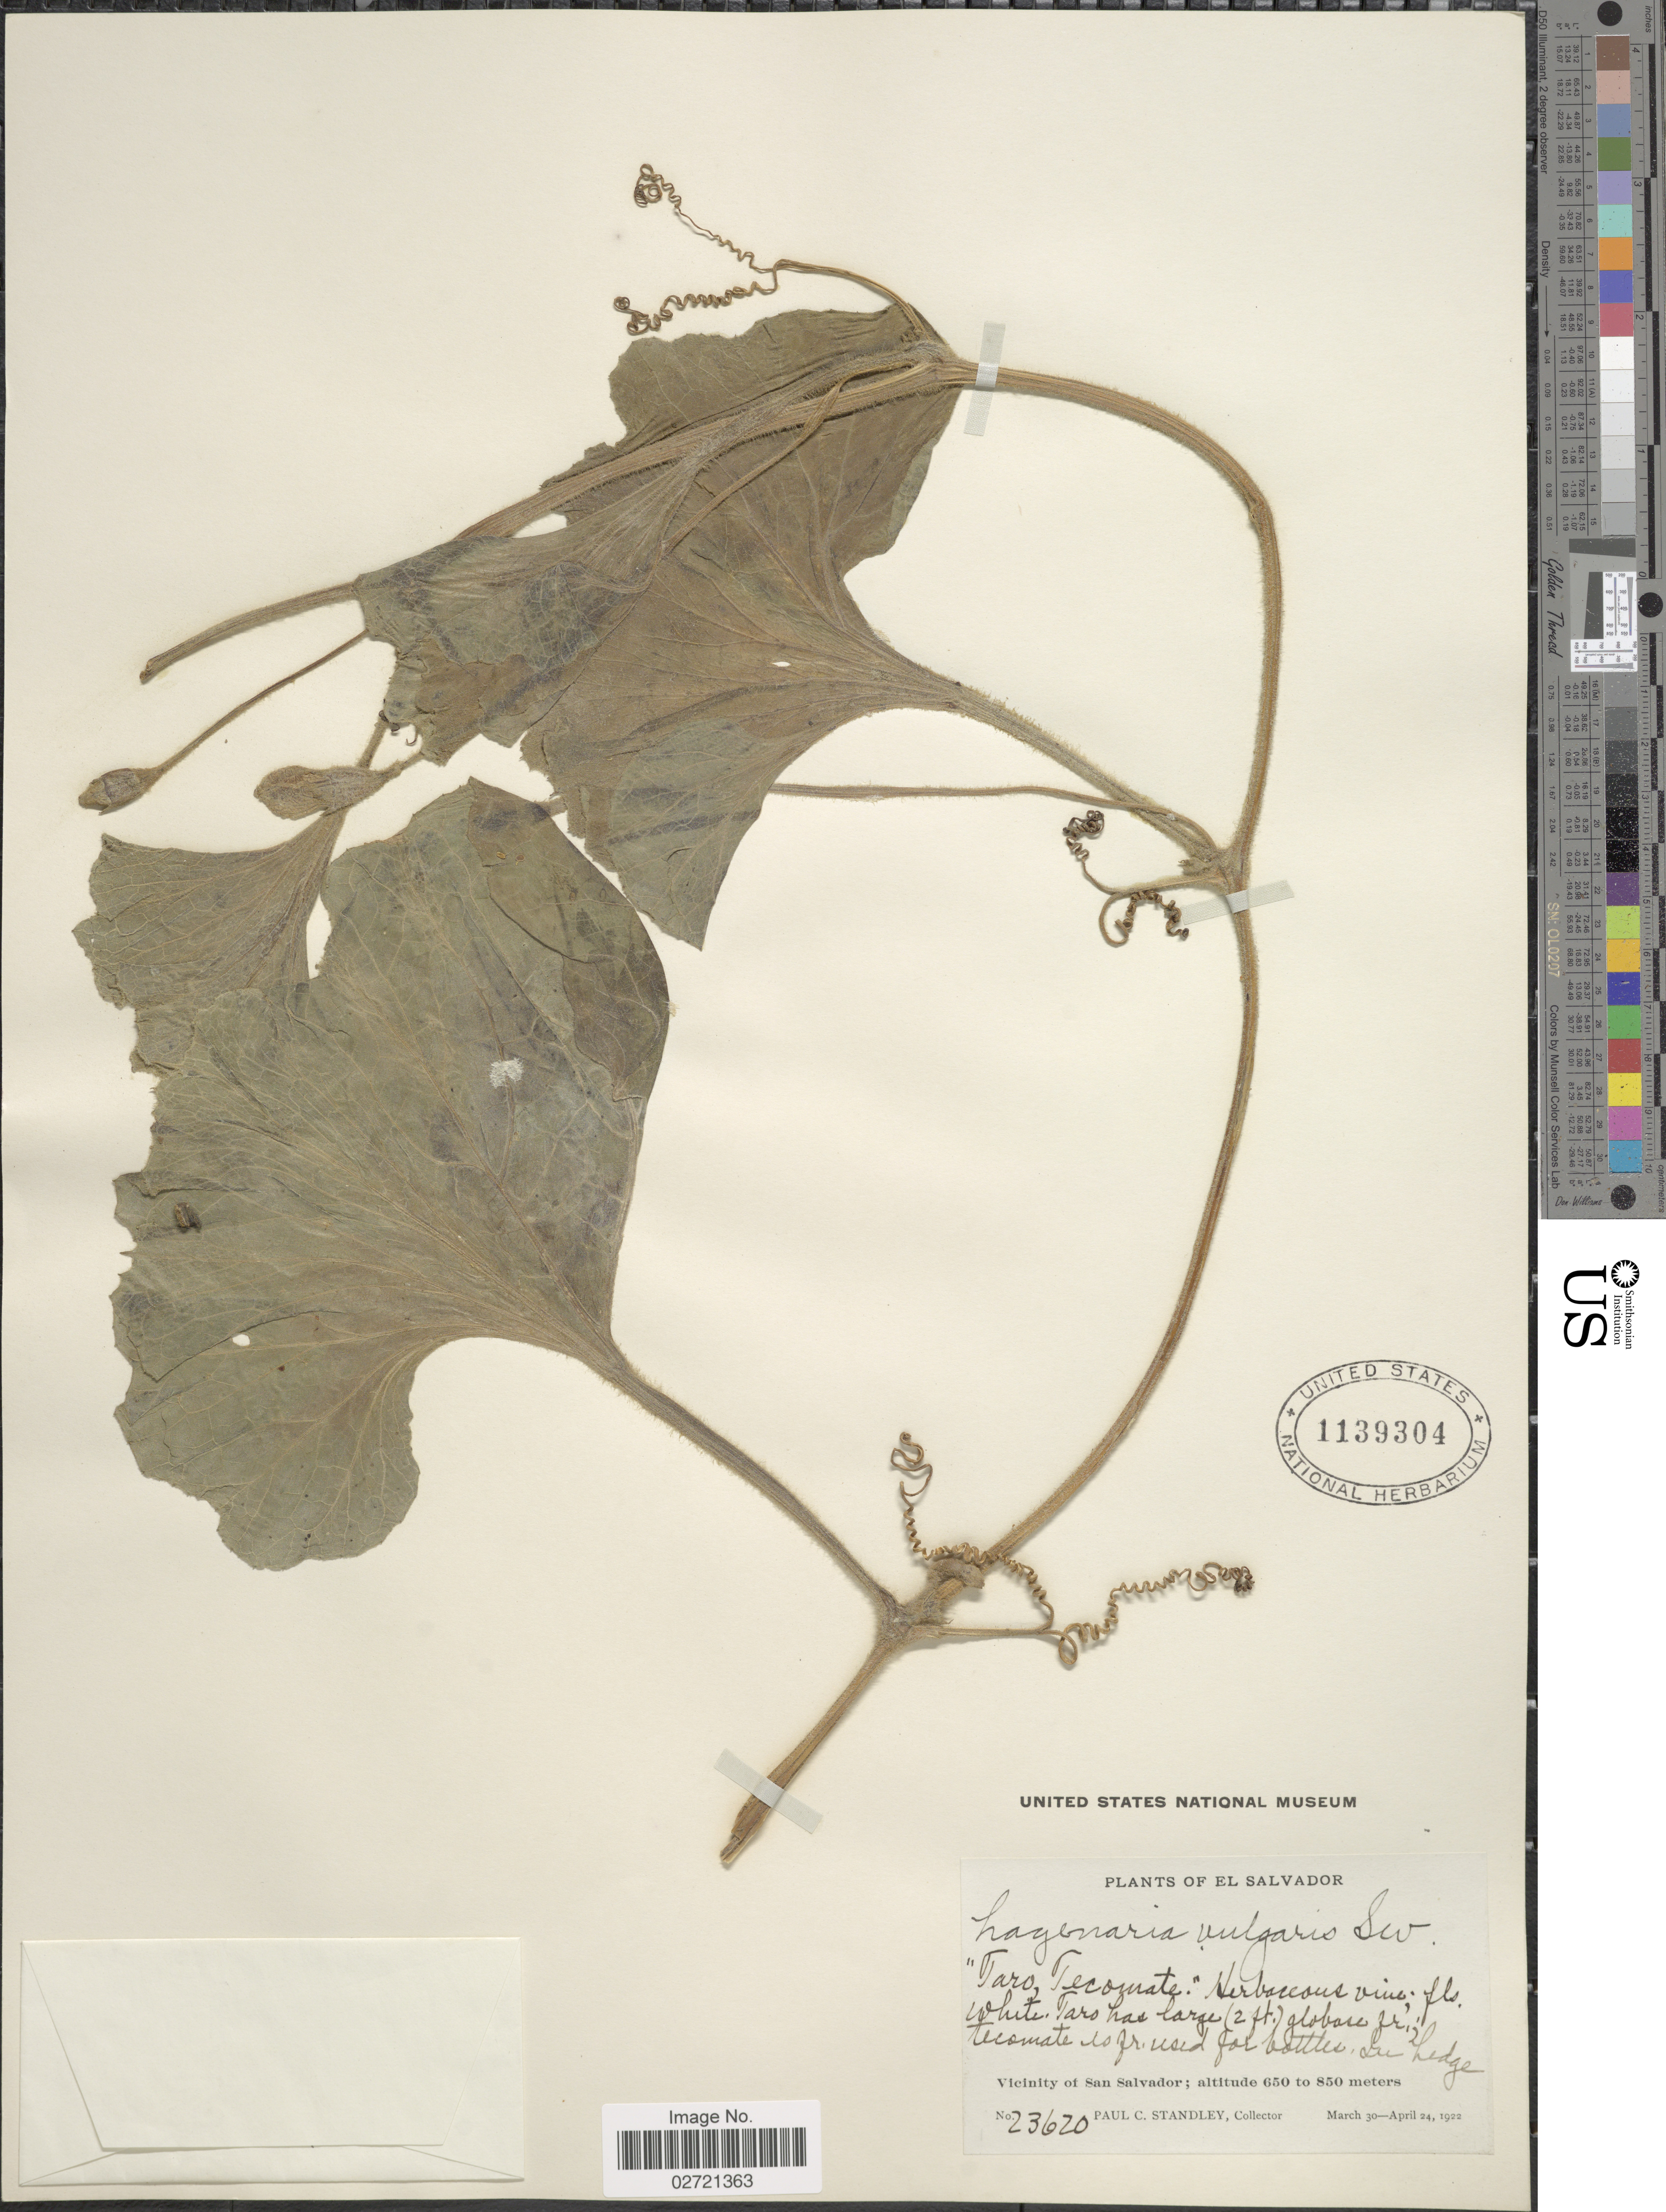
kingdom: Plantae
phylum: Tracheophyta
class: Magnoliopsida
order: Cucurbitales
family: Cucurbitaceae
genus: Lagenaria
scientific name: Lagenaria leucantha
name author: Rusby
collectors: P. C. Standley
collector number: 23620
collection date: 1922-03-30/1922-04-24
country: El Salvador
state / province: San Salvador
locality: Vicinity of San Salvador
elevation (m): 650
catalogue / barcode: US 1139304